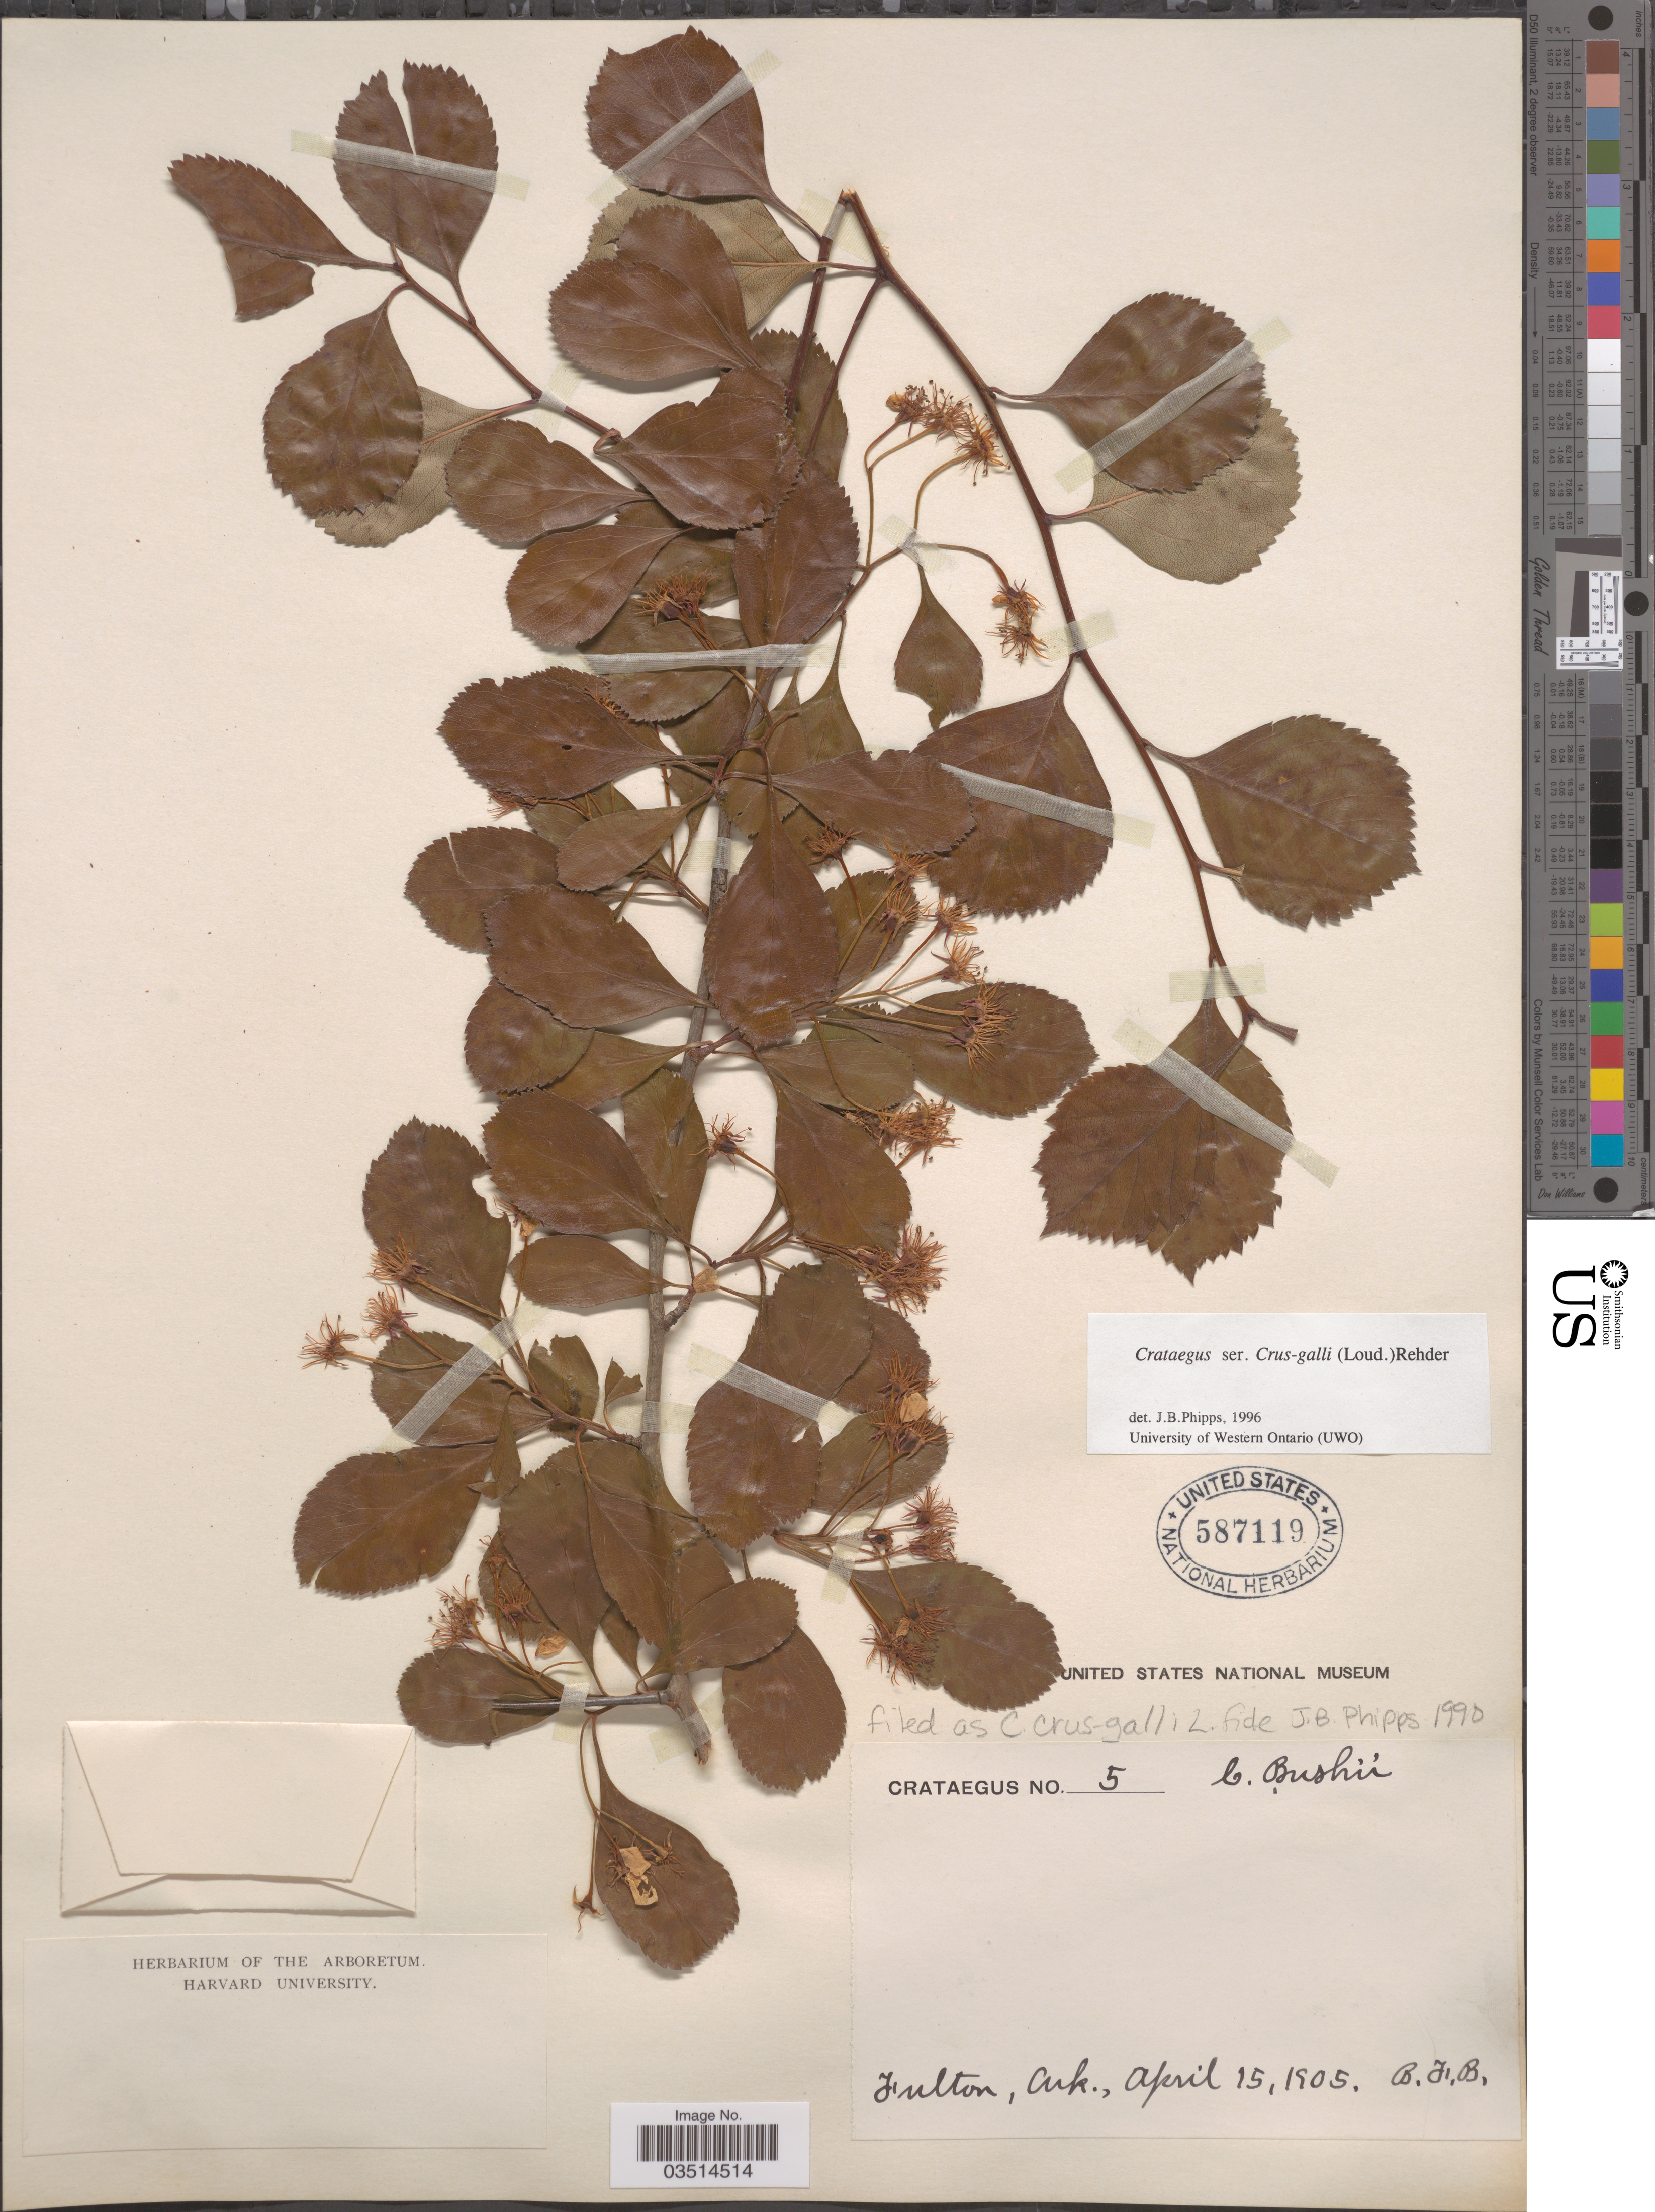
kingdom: Plantae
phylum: Tracheophyta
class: Magnoliopsida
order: Rosales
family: Rosaceae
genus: Crataegus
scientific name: Crataegus crus-galli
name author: L.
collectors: B. F. B.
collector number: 5?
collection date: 1905-04-15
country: United States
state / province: Arkansas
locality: Fulton.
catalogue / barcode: US 587119